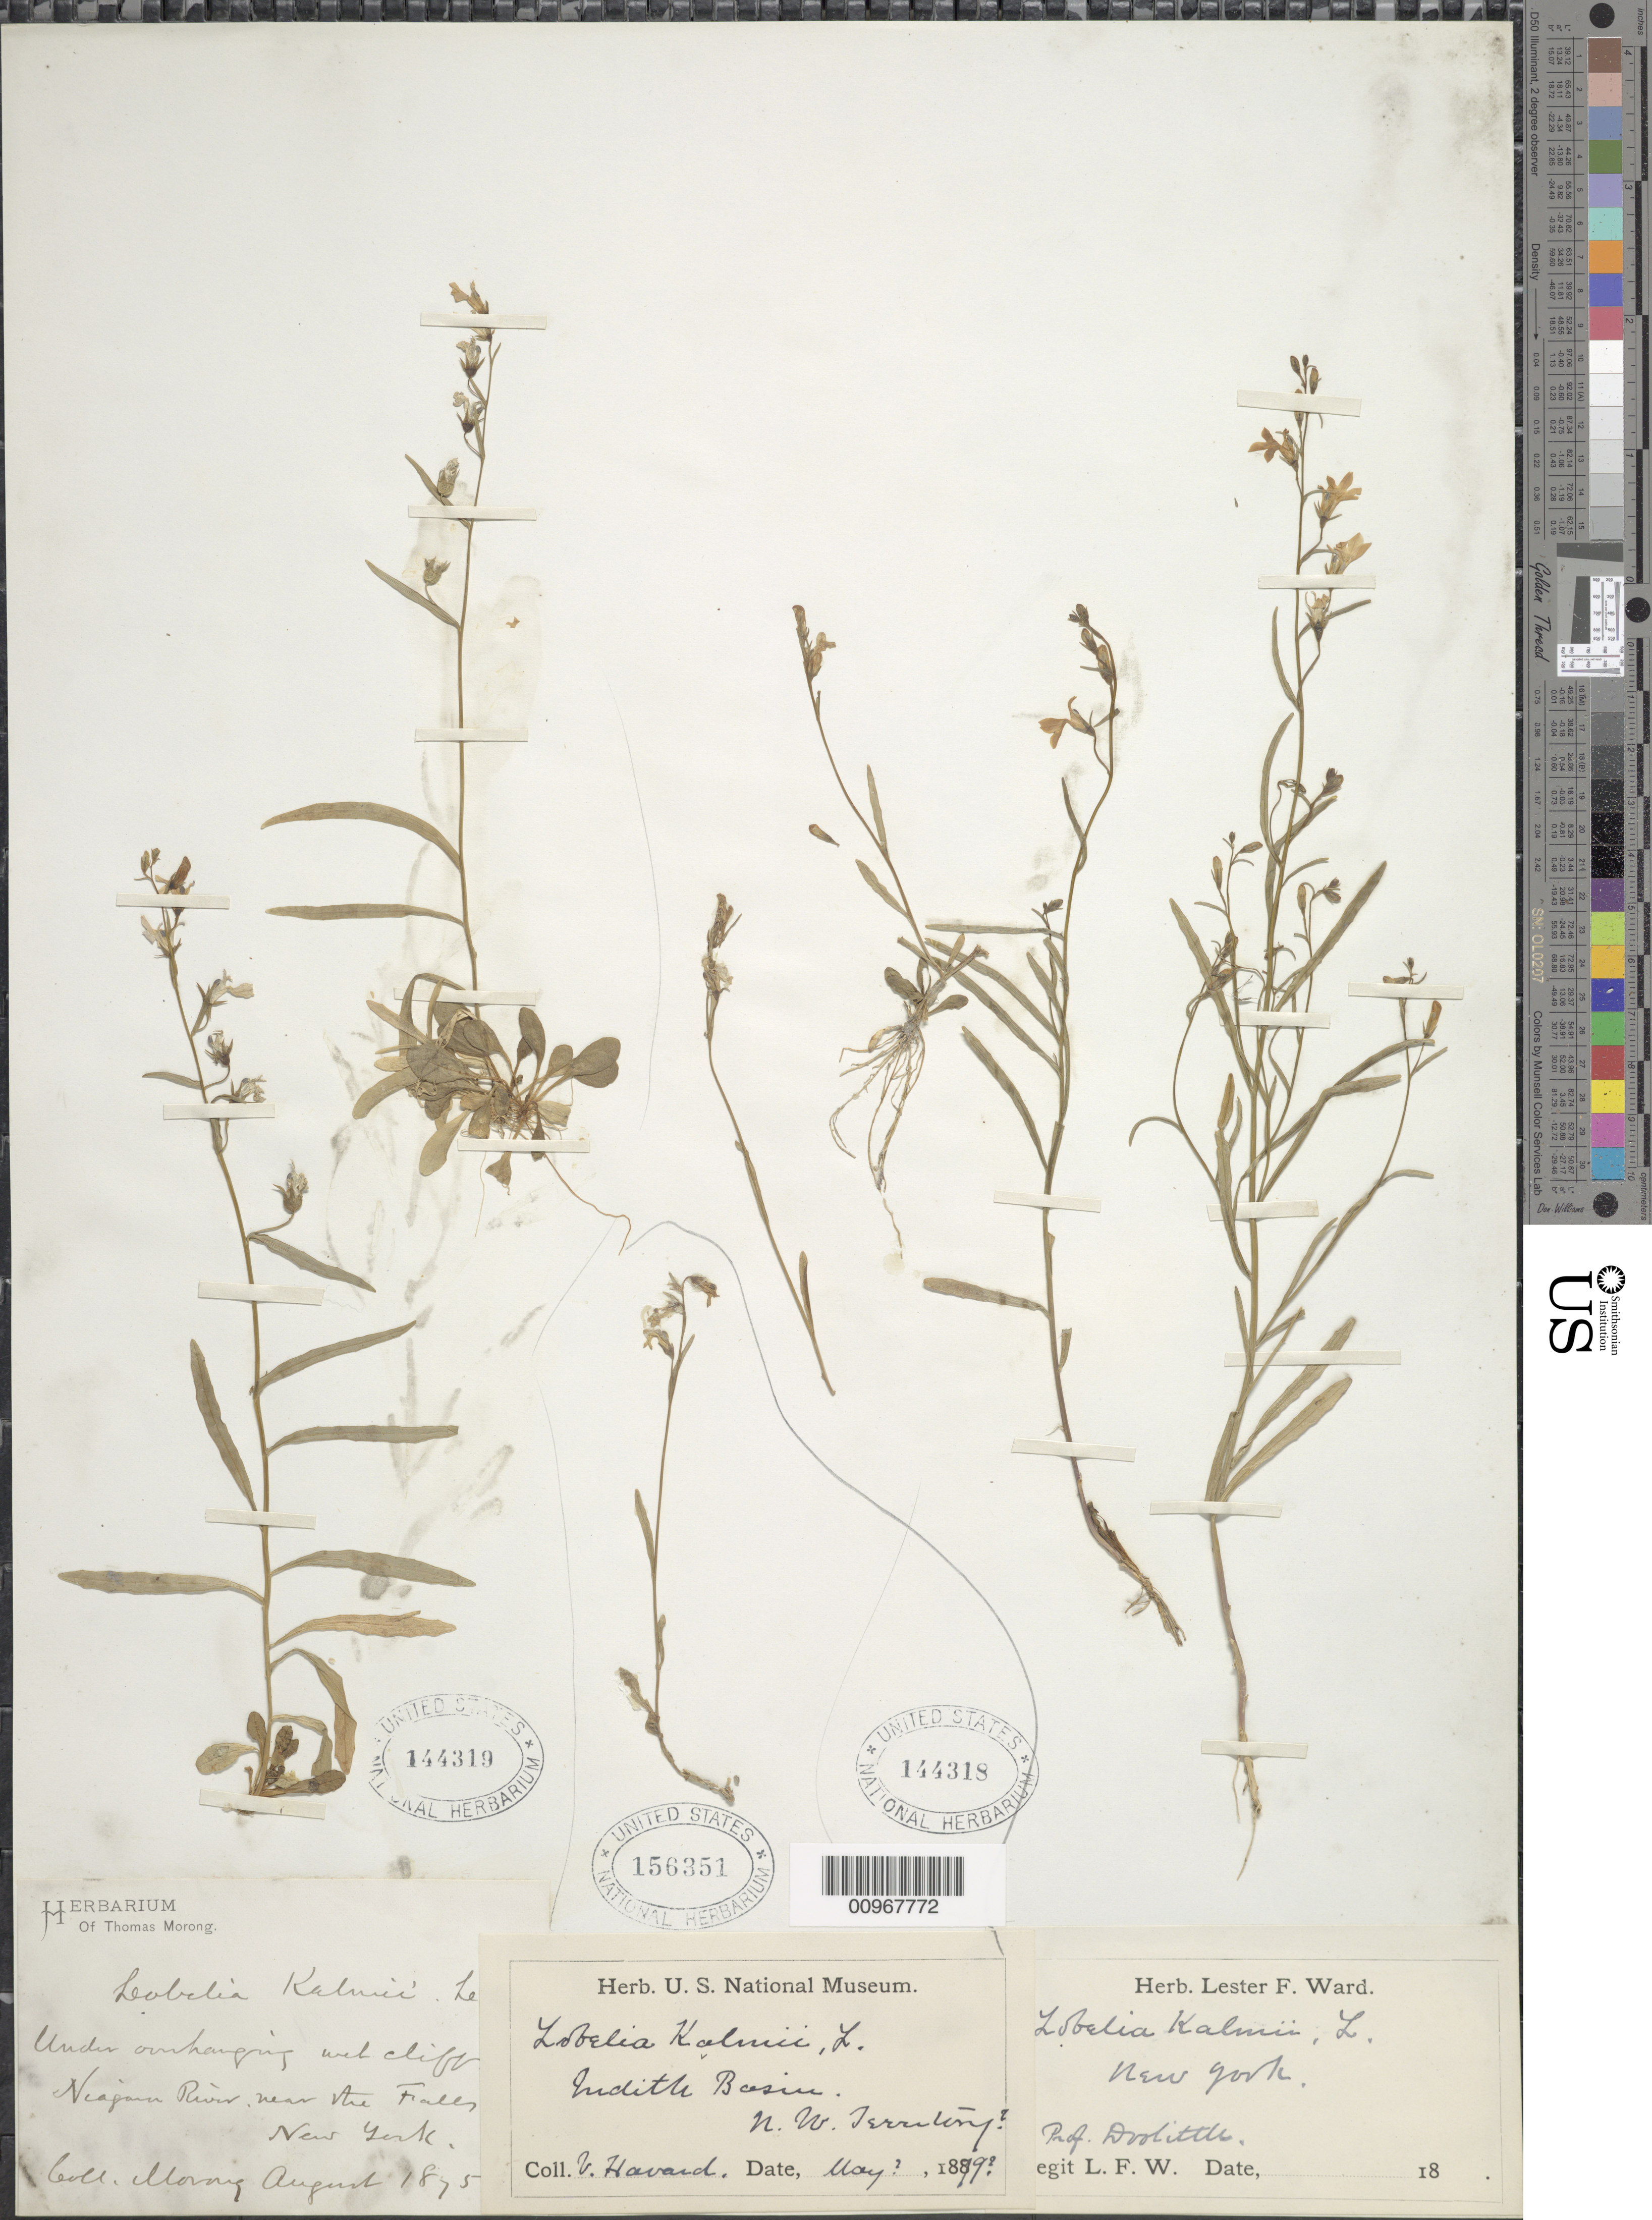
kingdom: Plantae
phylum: Tracheophyta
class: Magnoliopsida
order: Asterales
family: Campanulaceae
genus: Lobelia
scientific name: Lobelia kalmii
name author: L.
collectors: V. Havard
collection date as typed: May ?, 1879?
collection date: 1879-05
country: United States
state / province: Montana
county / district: Judith Basin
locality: Judith Basin, NW Territory?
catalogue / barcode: US 156351-2